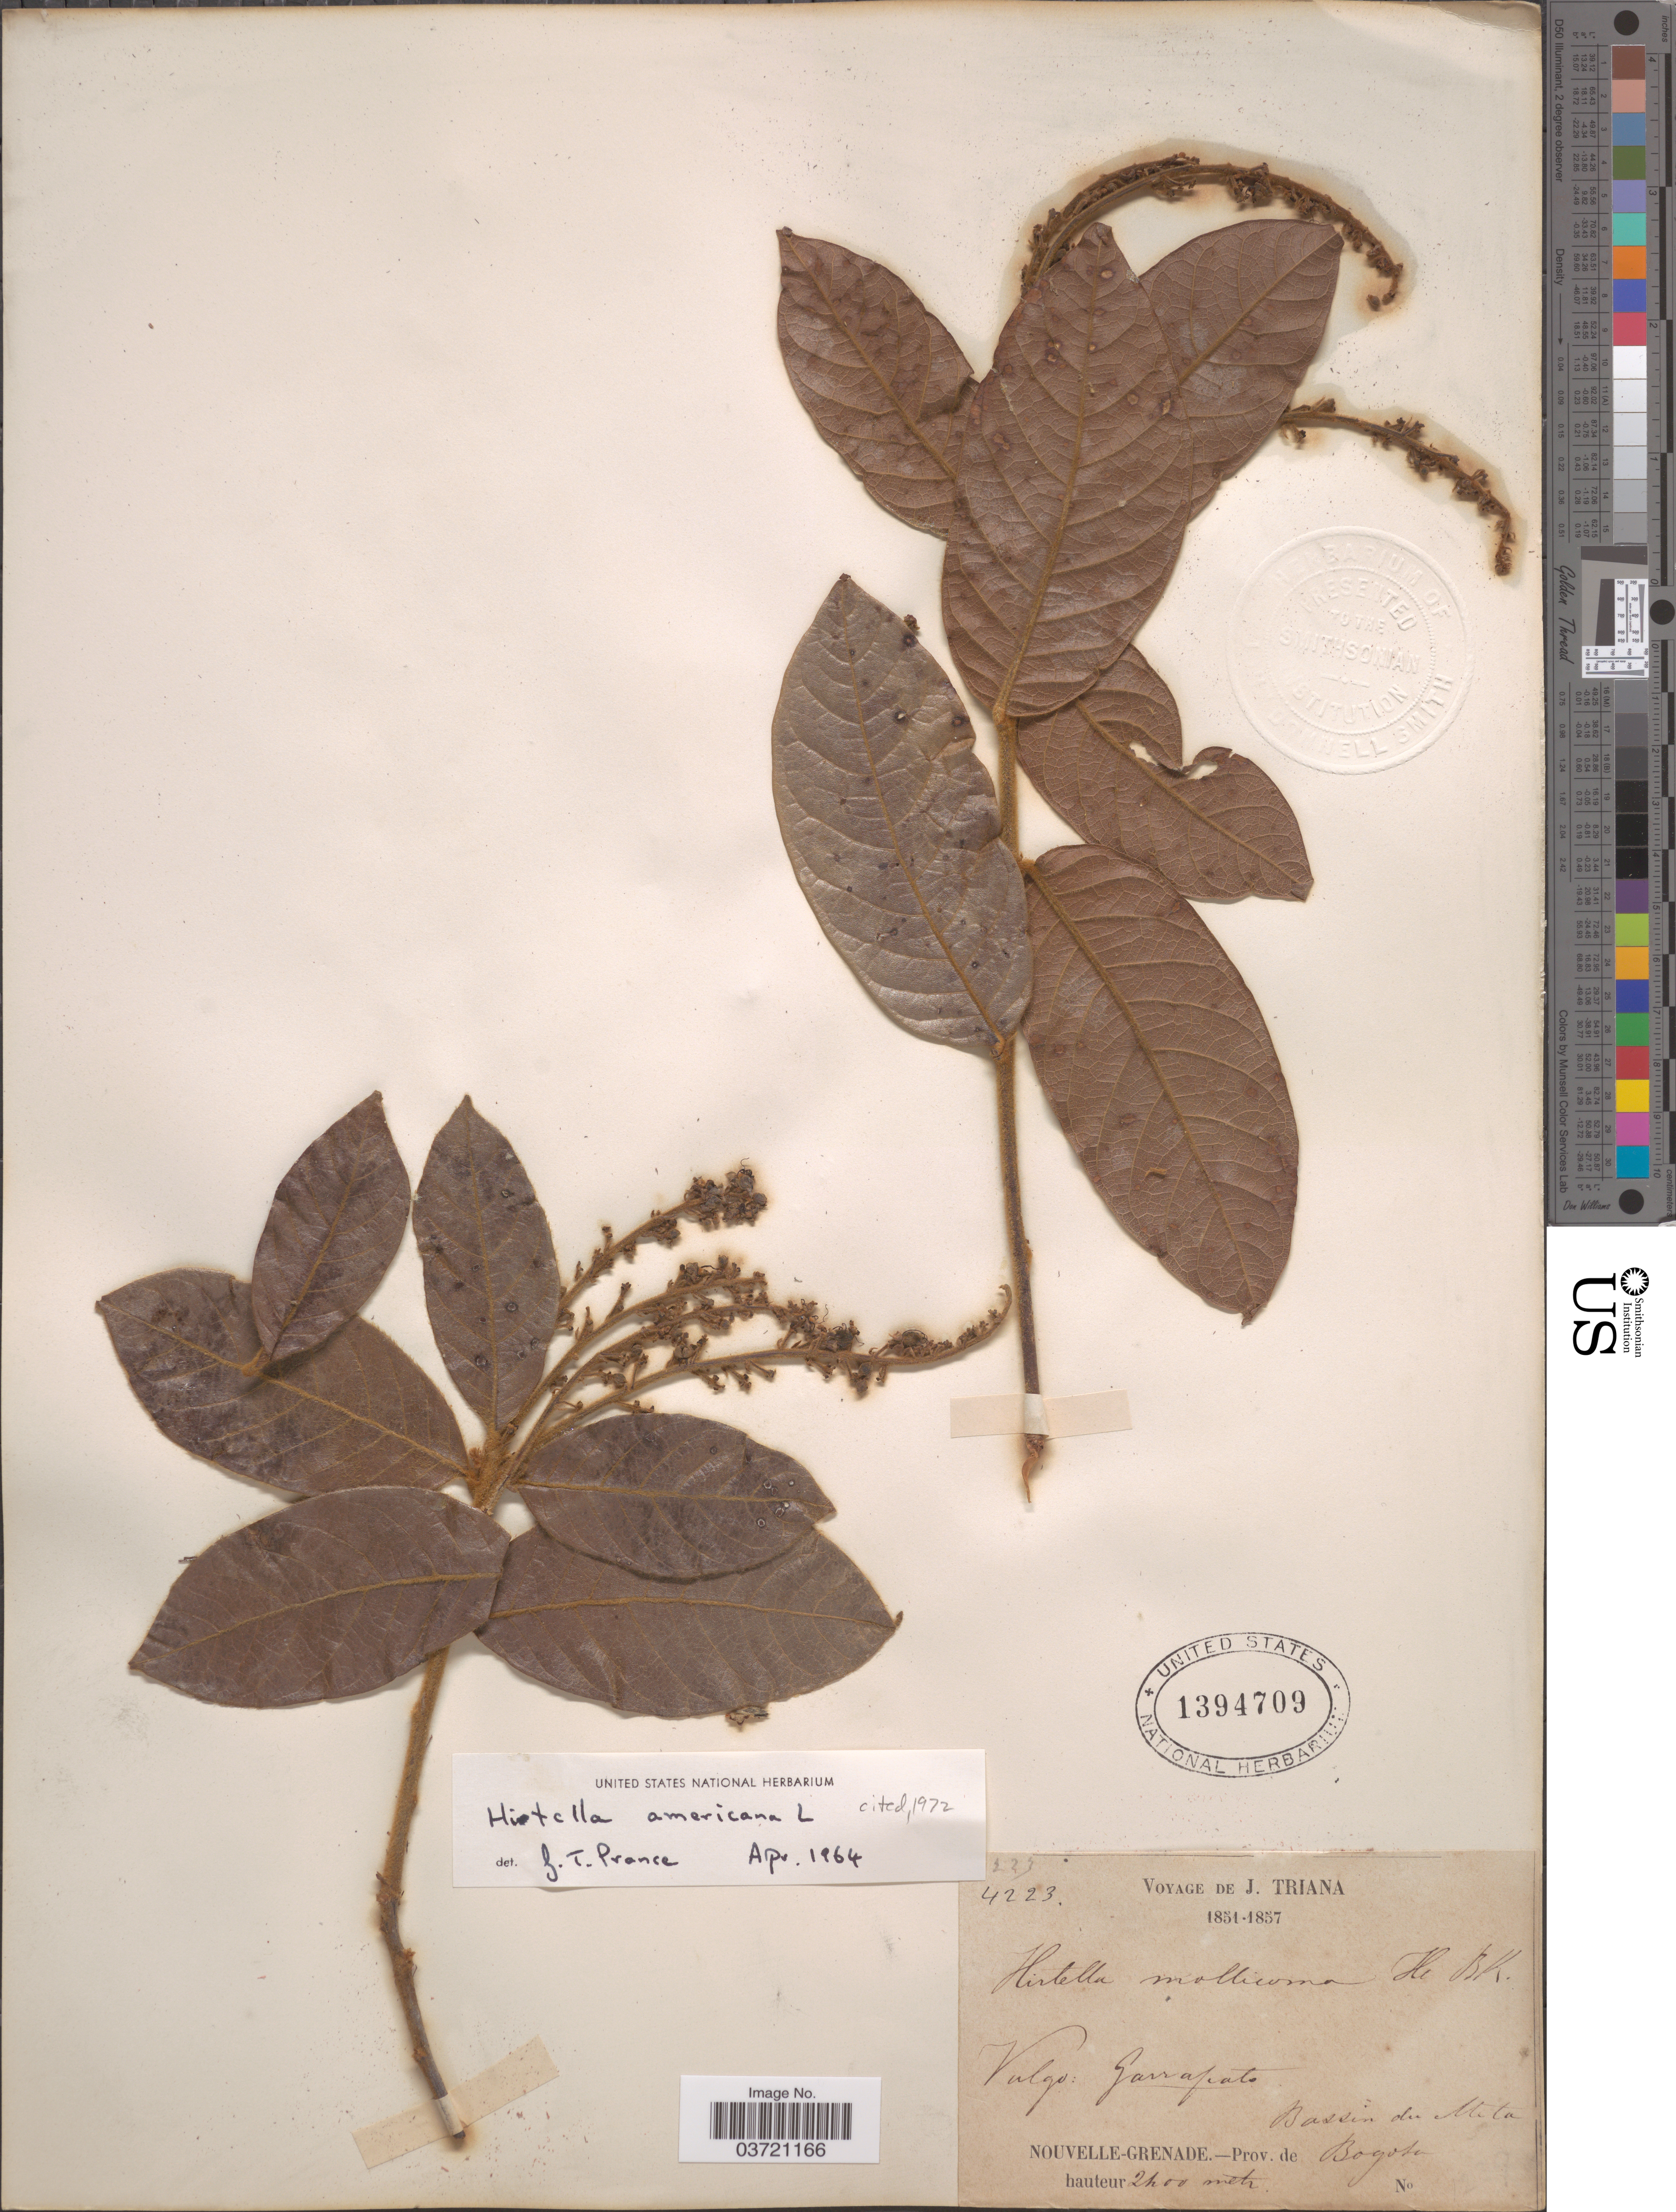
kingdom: Plantae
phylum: Tracheophyta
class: Magnoliopsida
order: Malpighiales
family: Chrysobalanaceae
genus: Hirtella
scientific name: Hirtella americana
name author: L.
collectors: J. Triana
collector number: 4223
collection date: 1851/1857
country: Colombia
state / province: Bogota D.C.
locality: Vulgo: Garrapato. Bassin du Meta. Nouvelle-Grenade.-Prov. de Bogota.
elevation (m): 2100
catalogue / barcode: US 1394709